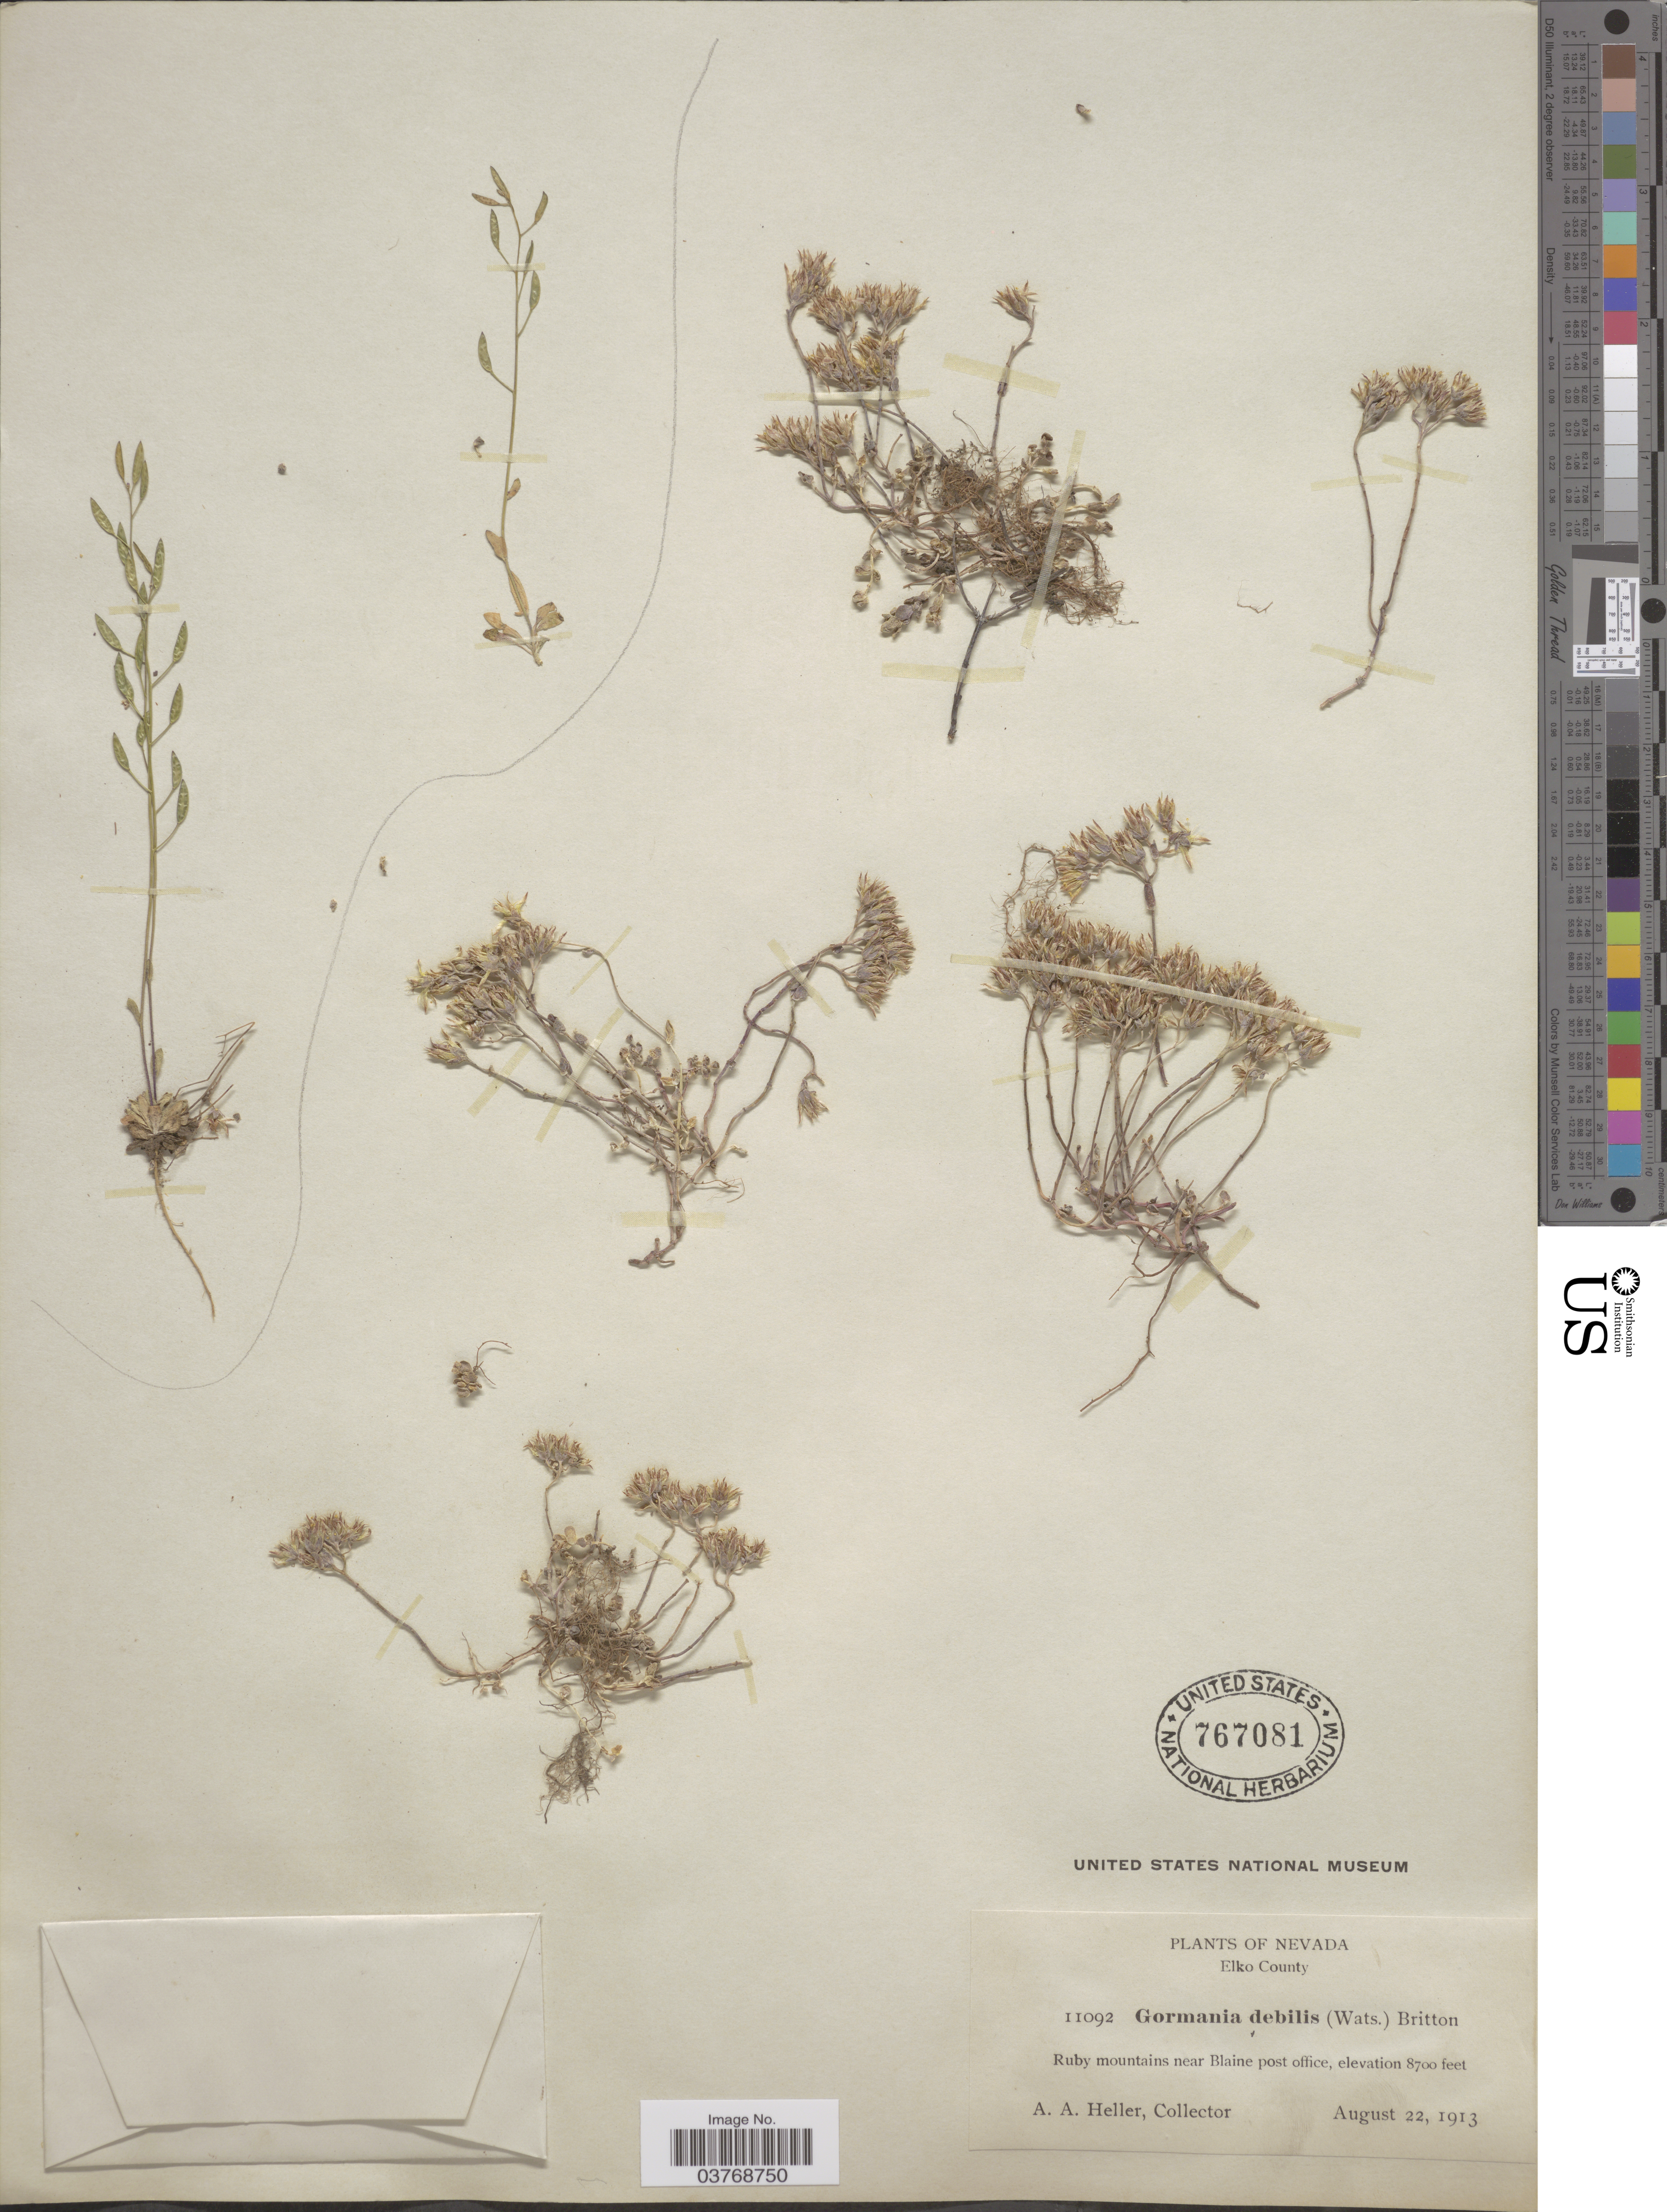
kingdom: Plantae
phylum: Tracheophyta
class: Magnoliopsida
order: Saxifragales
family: Crassulaceae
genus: Sedum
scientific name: Sedum debile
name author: S. Watson in C. King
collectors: A. A. Heller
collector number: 11092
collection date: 1913-08-22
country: United States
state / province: Nevada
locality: Elko County. Ruby mountains near Blaine post office.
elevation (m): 2652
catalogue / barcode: US 767081